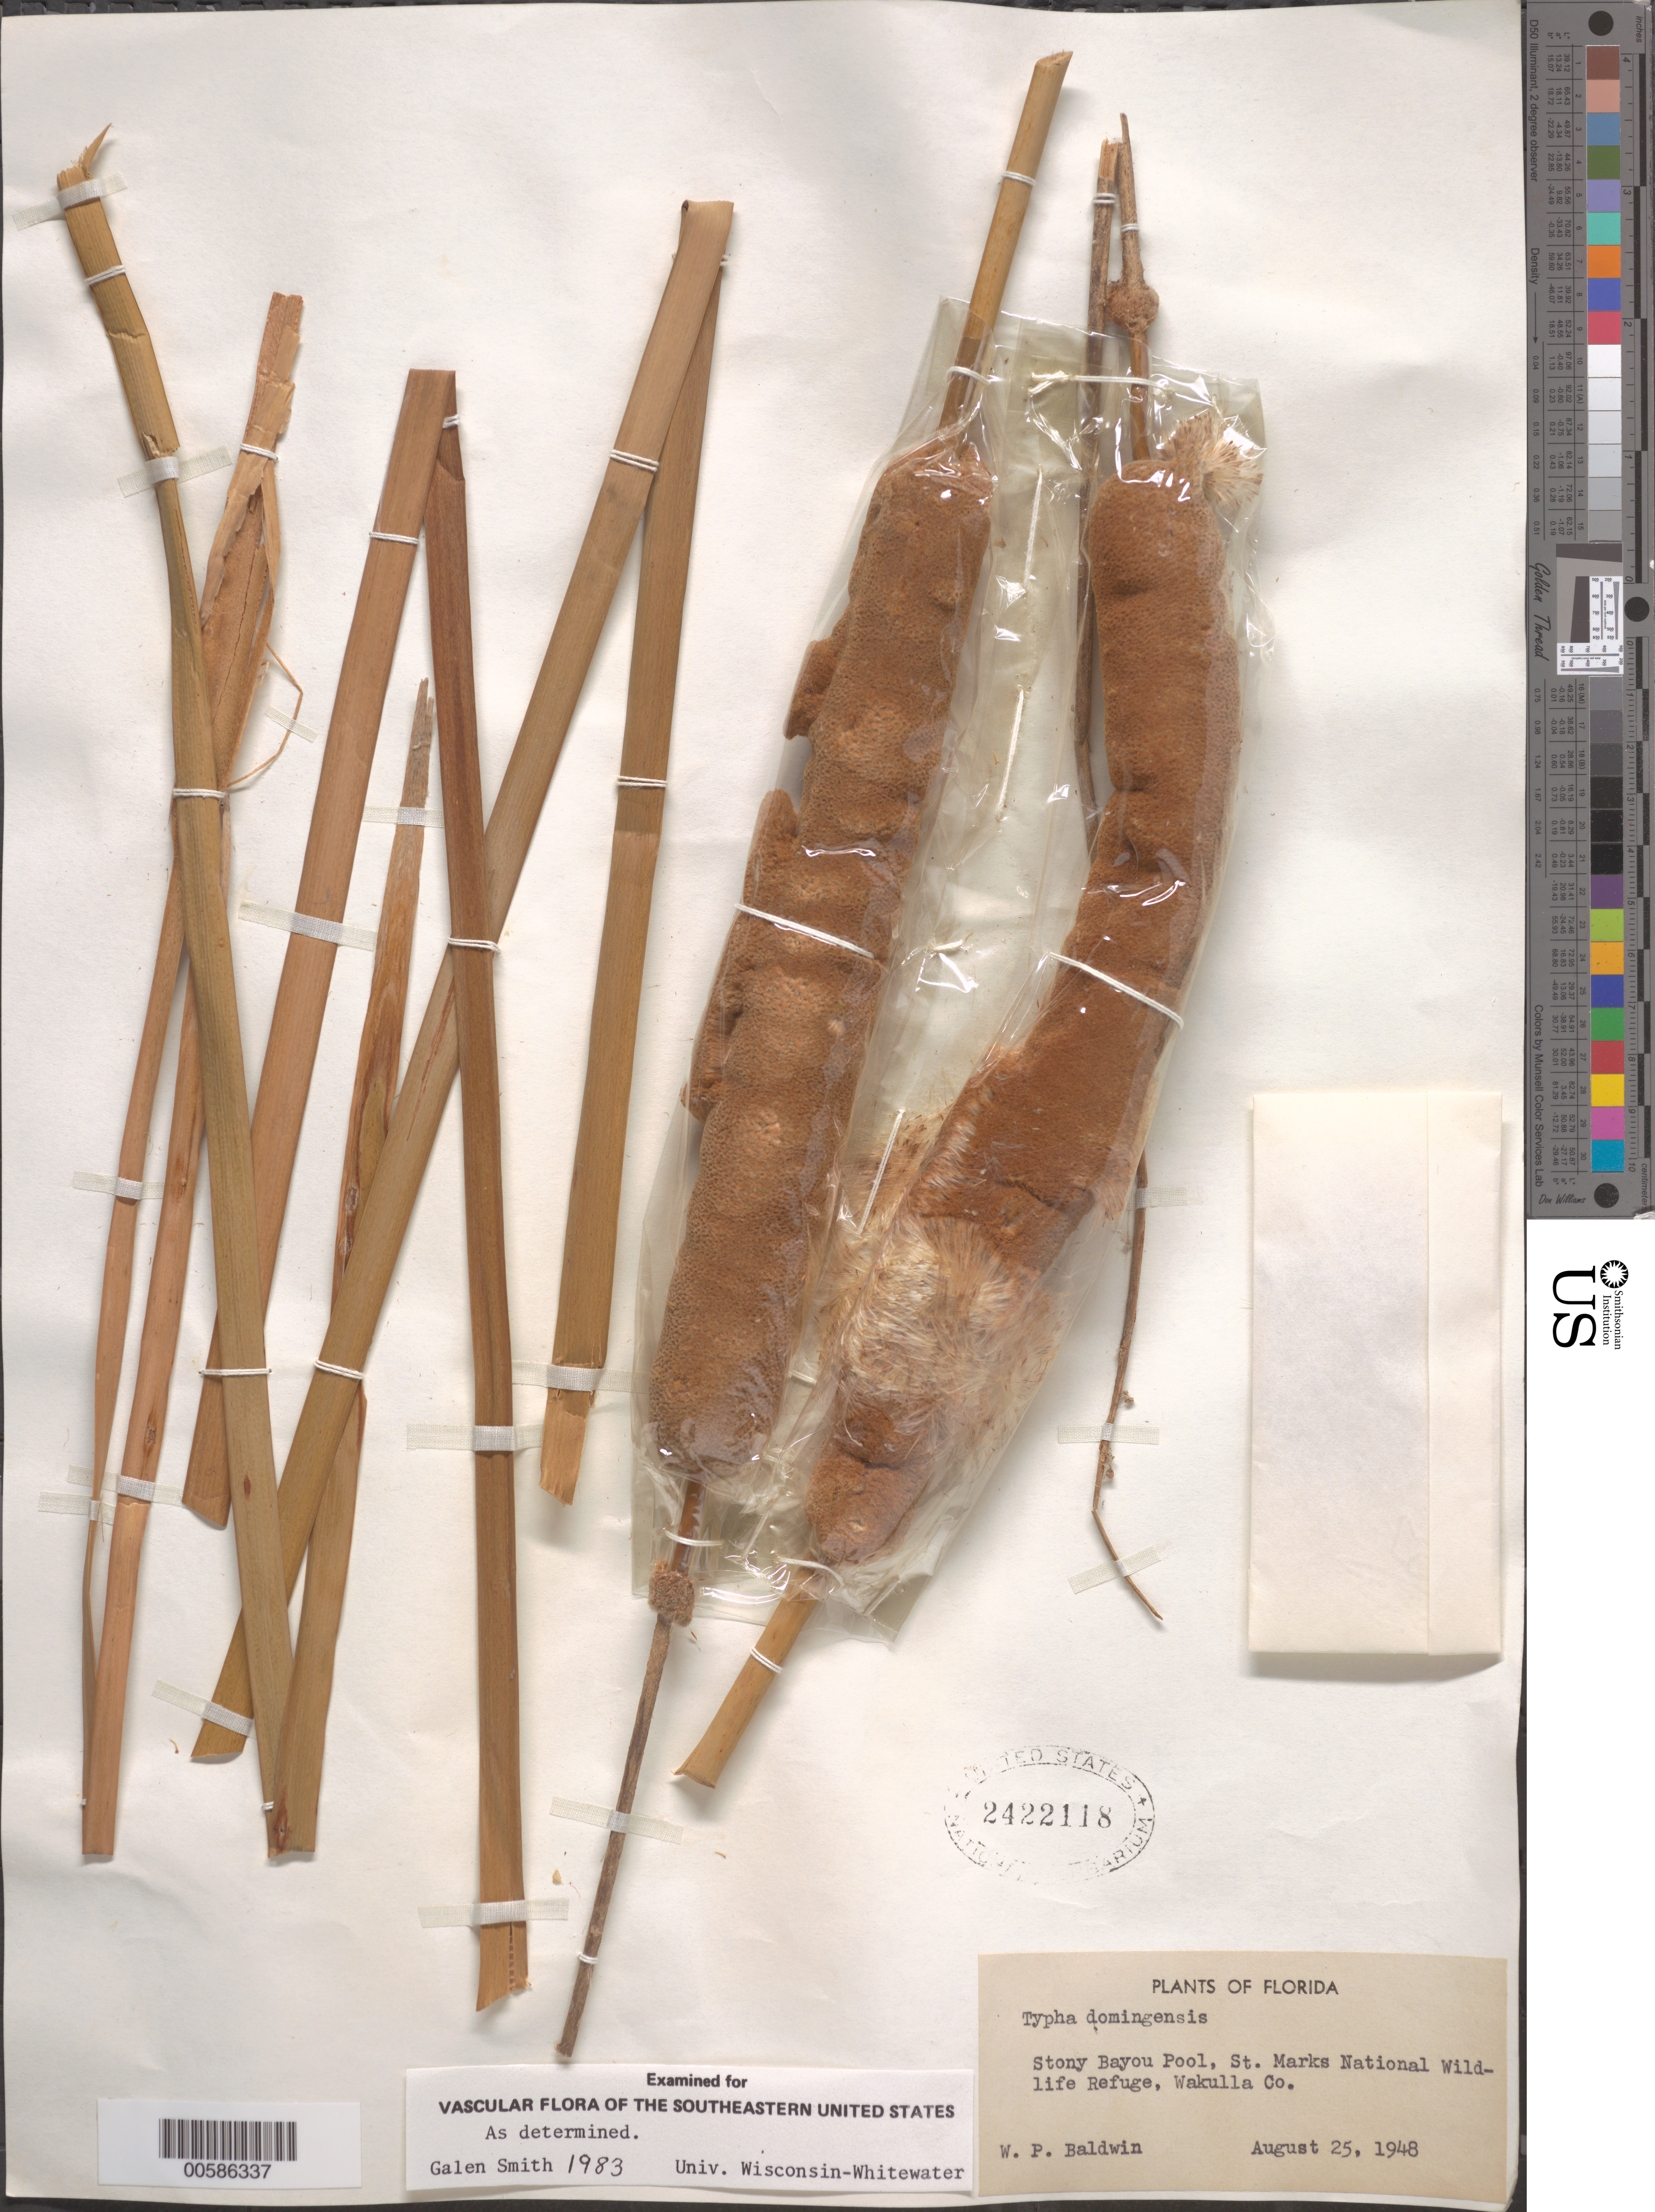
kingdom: Plantae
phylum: Tracheophyta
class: Liliopsida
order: Poales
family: Typhaceae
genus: Typha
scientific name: Typha domingensis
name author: Pers.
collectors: W. Baldwin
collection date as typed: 25 Aug 1948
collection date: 1948-08-25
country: United States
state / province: Florida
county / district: Wakulla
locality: Stony Bayou Pool, St. Marks National Wildlife Refuge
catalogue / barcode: US 2422118